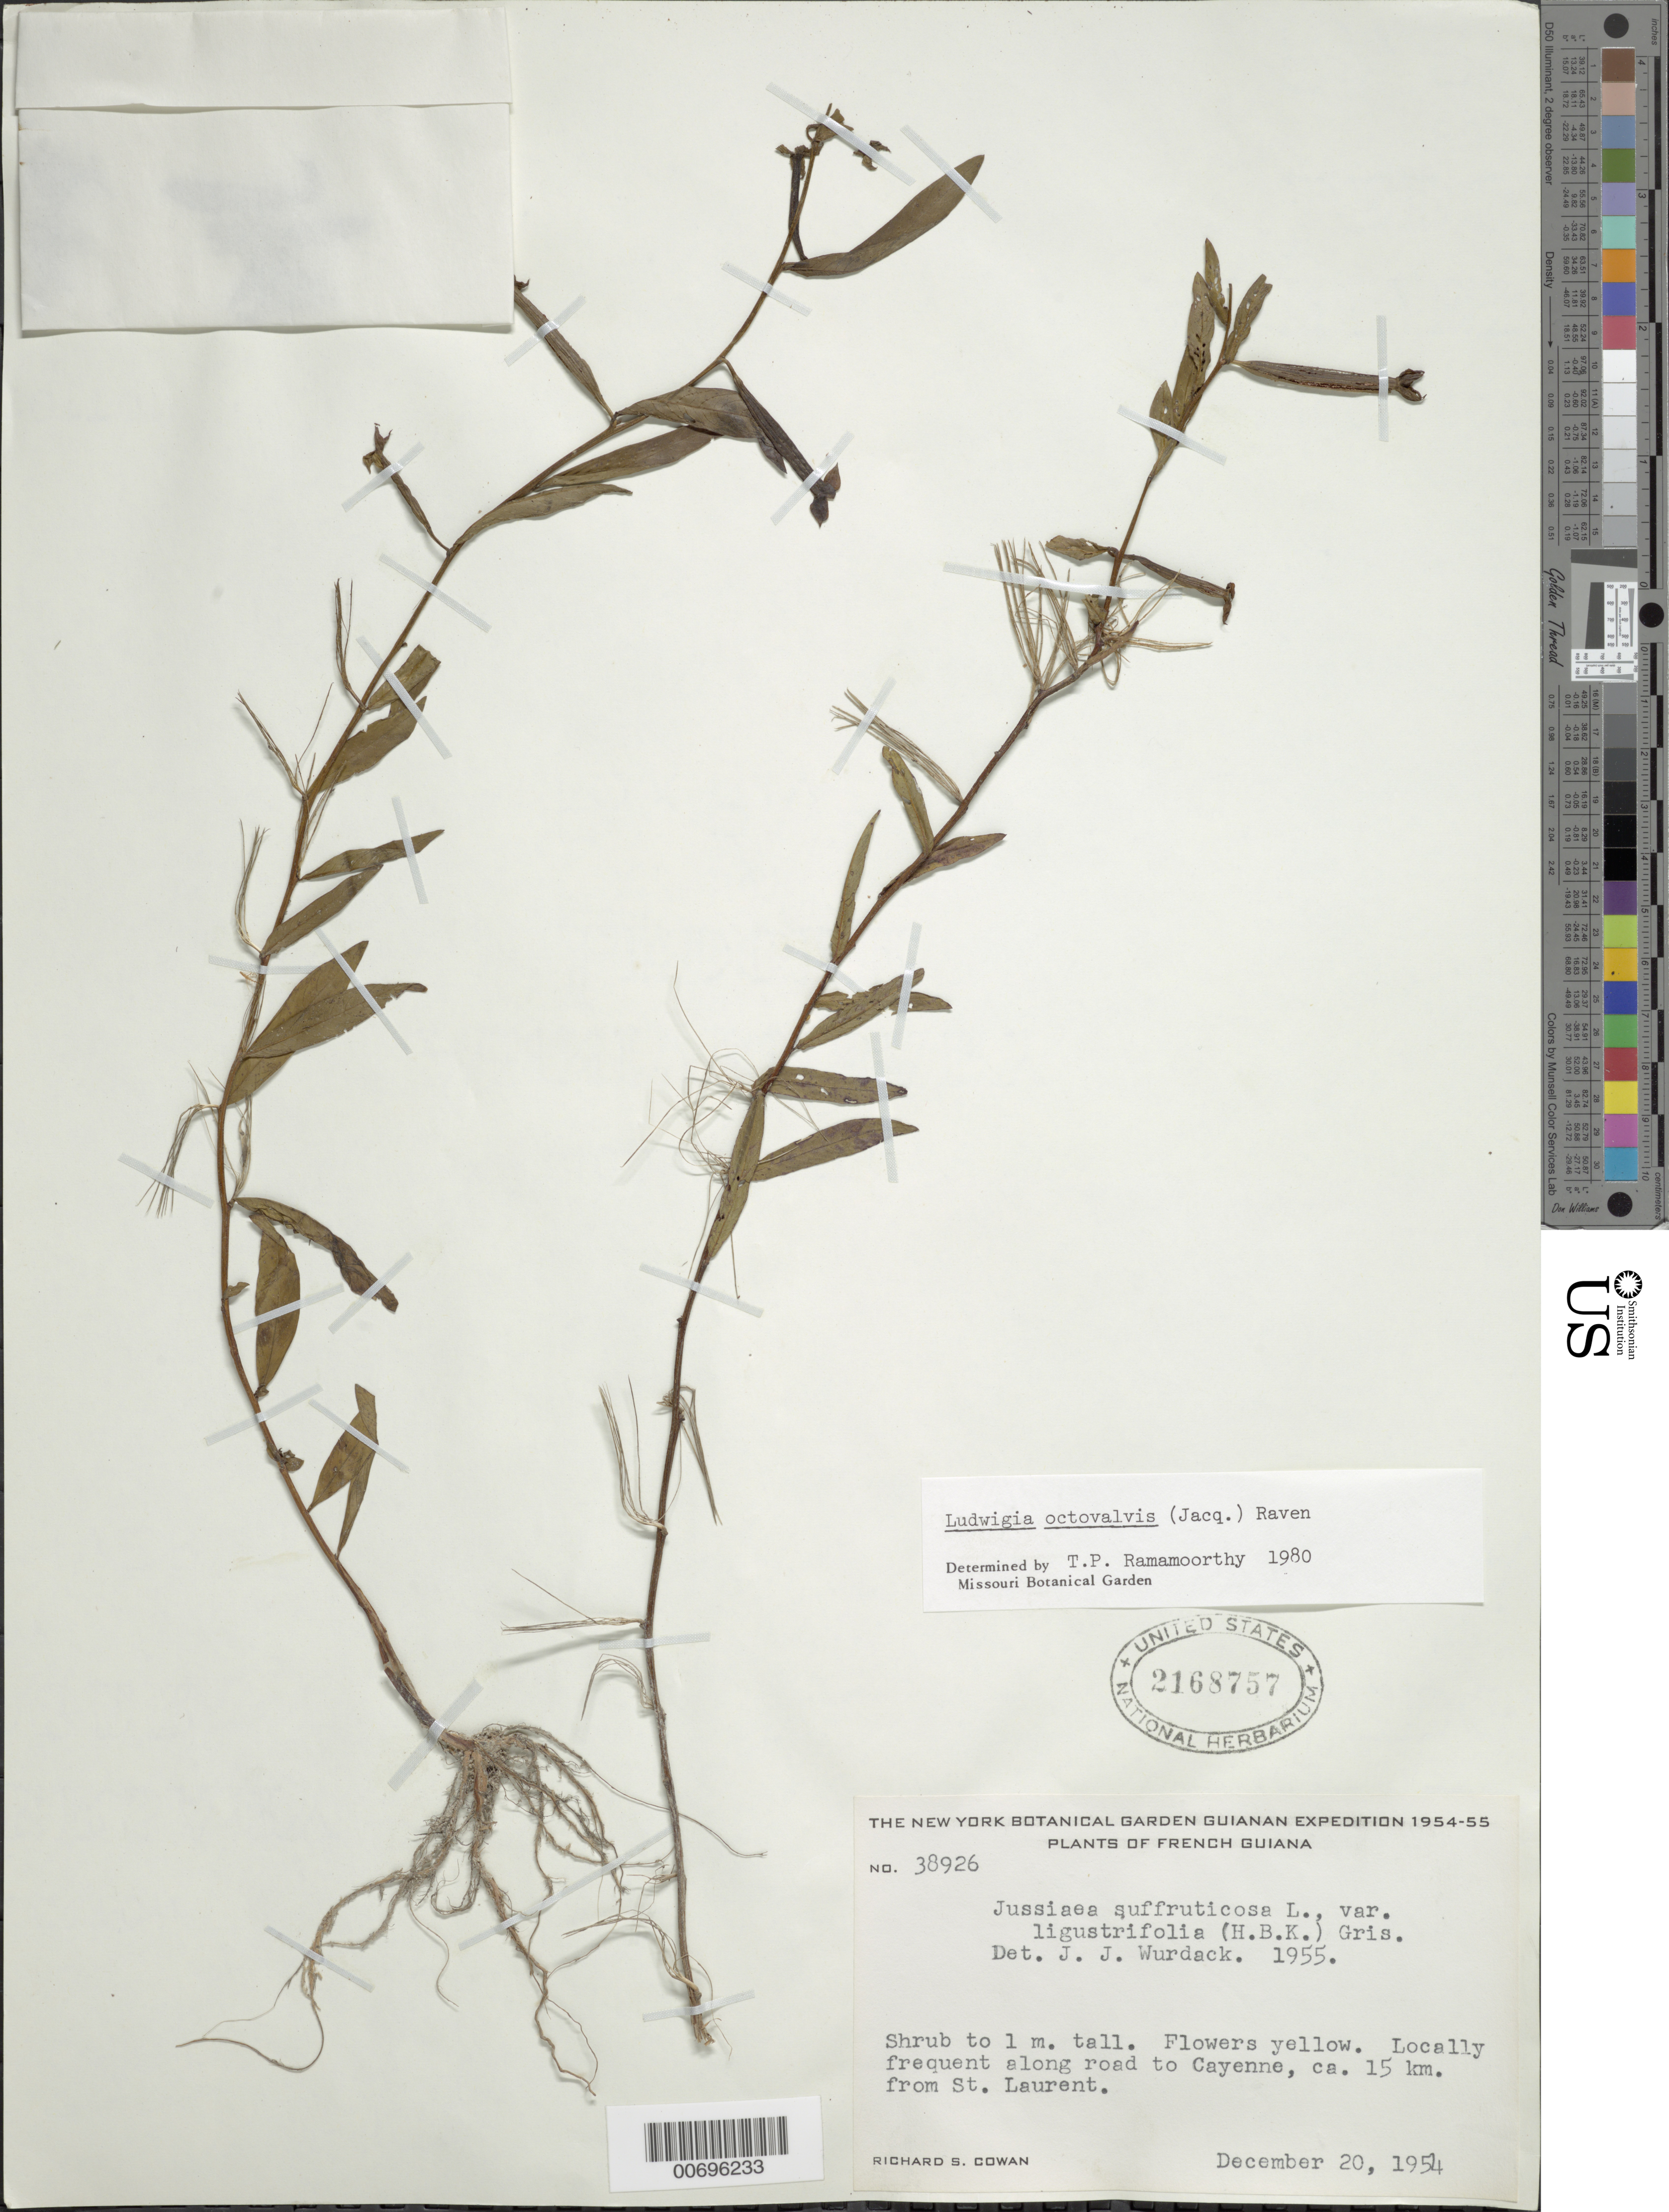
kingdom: Plantae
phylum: Tracheophyta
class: Magnoliopsida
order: Myrtales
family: Onagraceae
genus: Ludwigia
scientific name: Ludwigia octovalvis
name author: (Jacq.) P.H. Raven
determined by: Ramamoorthy, T. P.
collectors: R. S. Cowan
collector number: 38926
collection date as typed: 20-Dec-54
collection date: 1954-12-20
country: French Guiana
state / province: Cayenne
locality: Cayenne, vic.; 15 km from St. Laurent toward Cayenne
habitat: Along road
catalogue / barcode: US 2168757